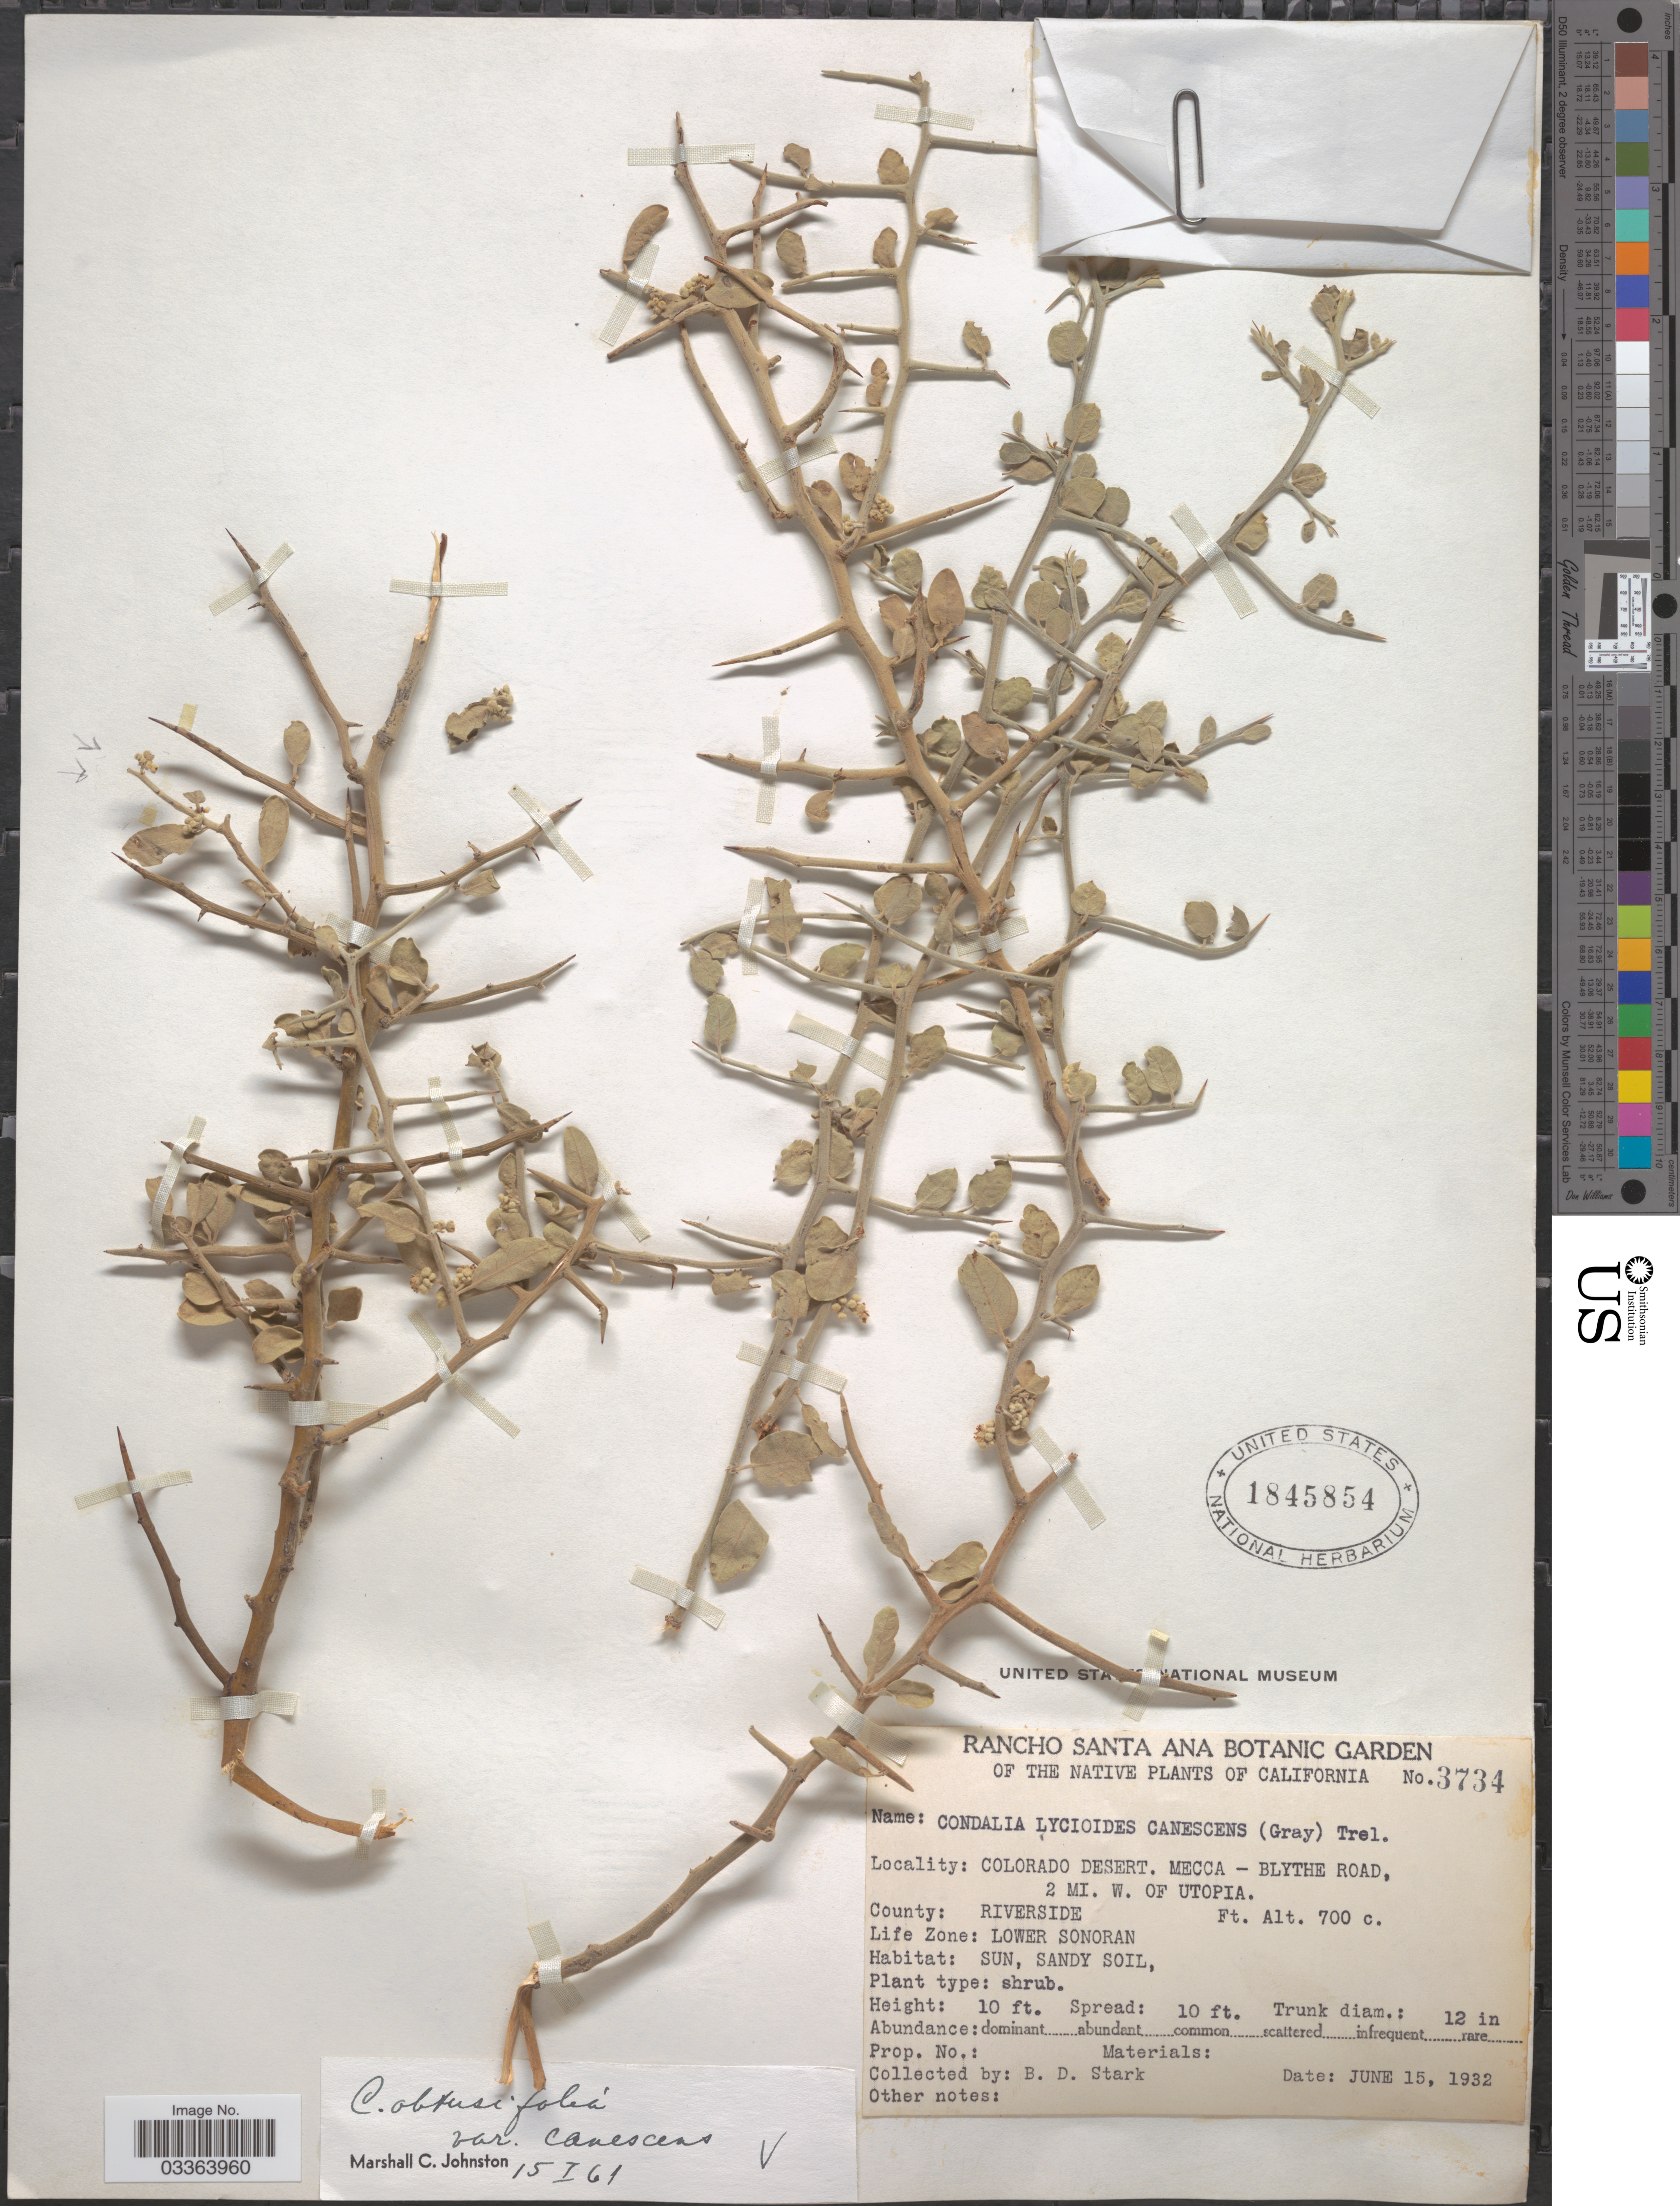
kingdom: Plantae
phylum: Tracheophyta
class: Magnoliopsida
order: Rosales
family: Rhamnaceae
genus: Sarcomphalus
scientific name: Sarcomphalus obtusifolius var. canescens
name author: (A. Gray) Hauenschild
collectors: B. Stark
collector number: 3734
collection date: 1932-06-15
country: United States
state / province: California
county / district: Riverside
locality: Colorado Desert. Mecca - Blythe Road, 2 mi. W. of Utopia. County: Riverside. Life Zone: Lower Sonoran.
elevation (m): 213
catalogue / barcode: US 1845854